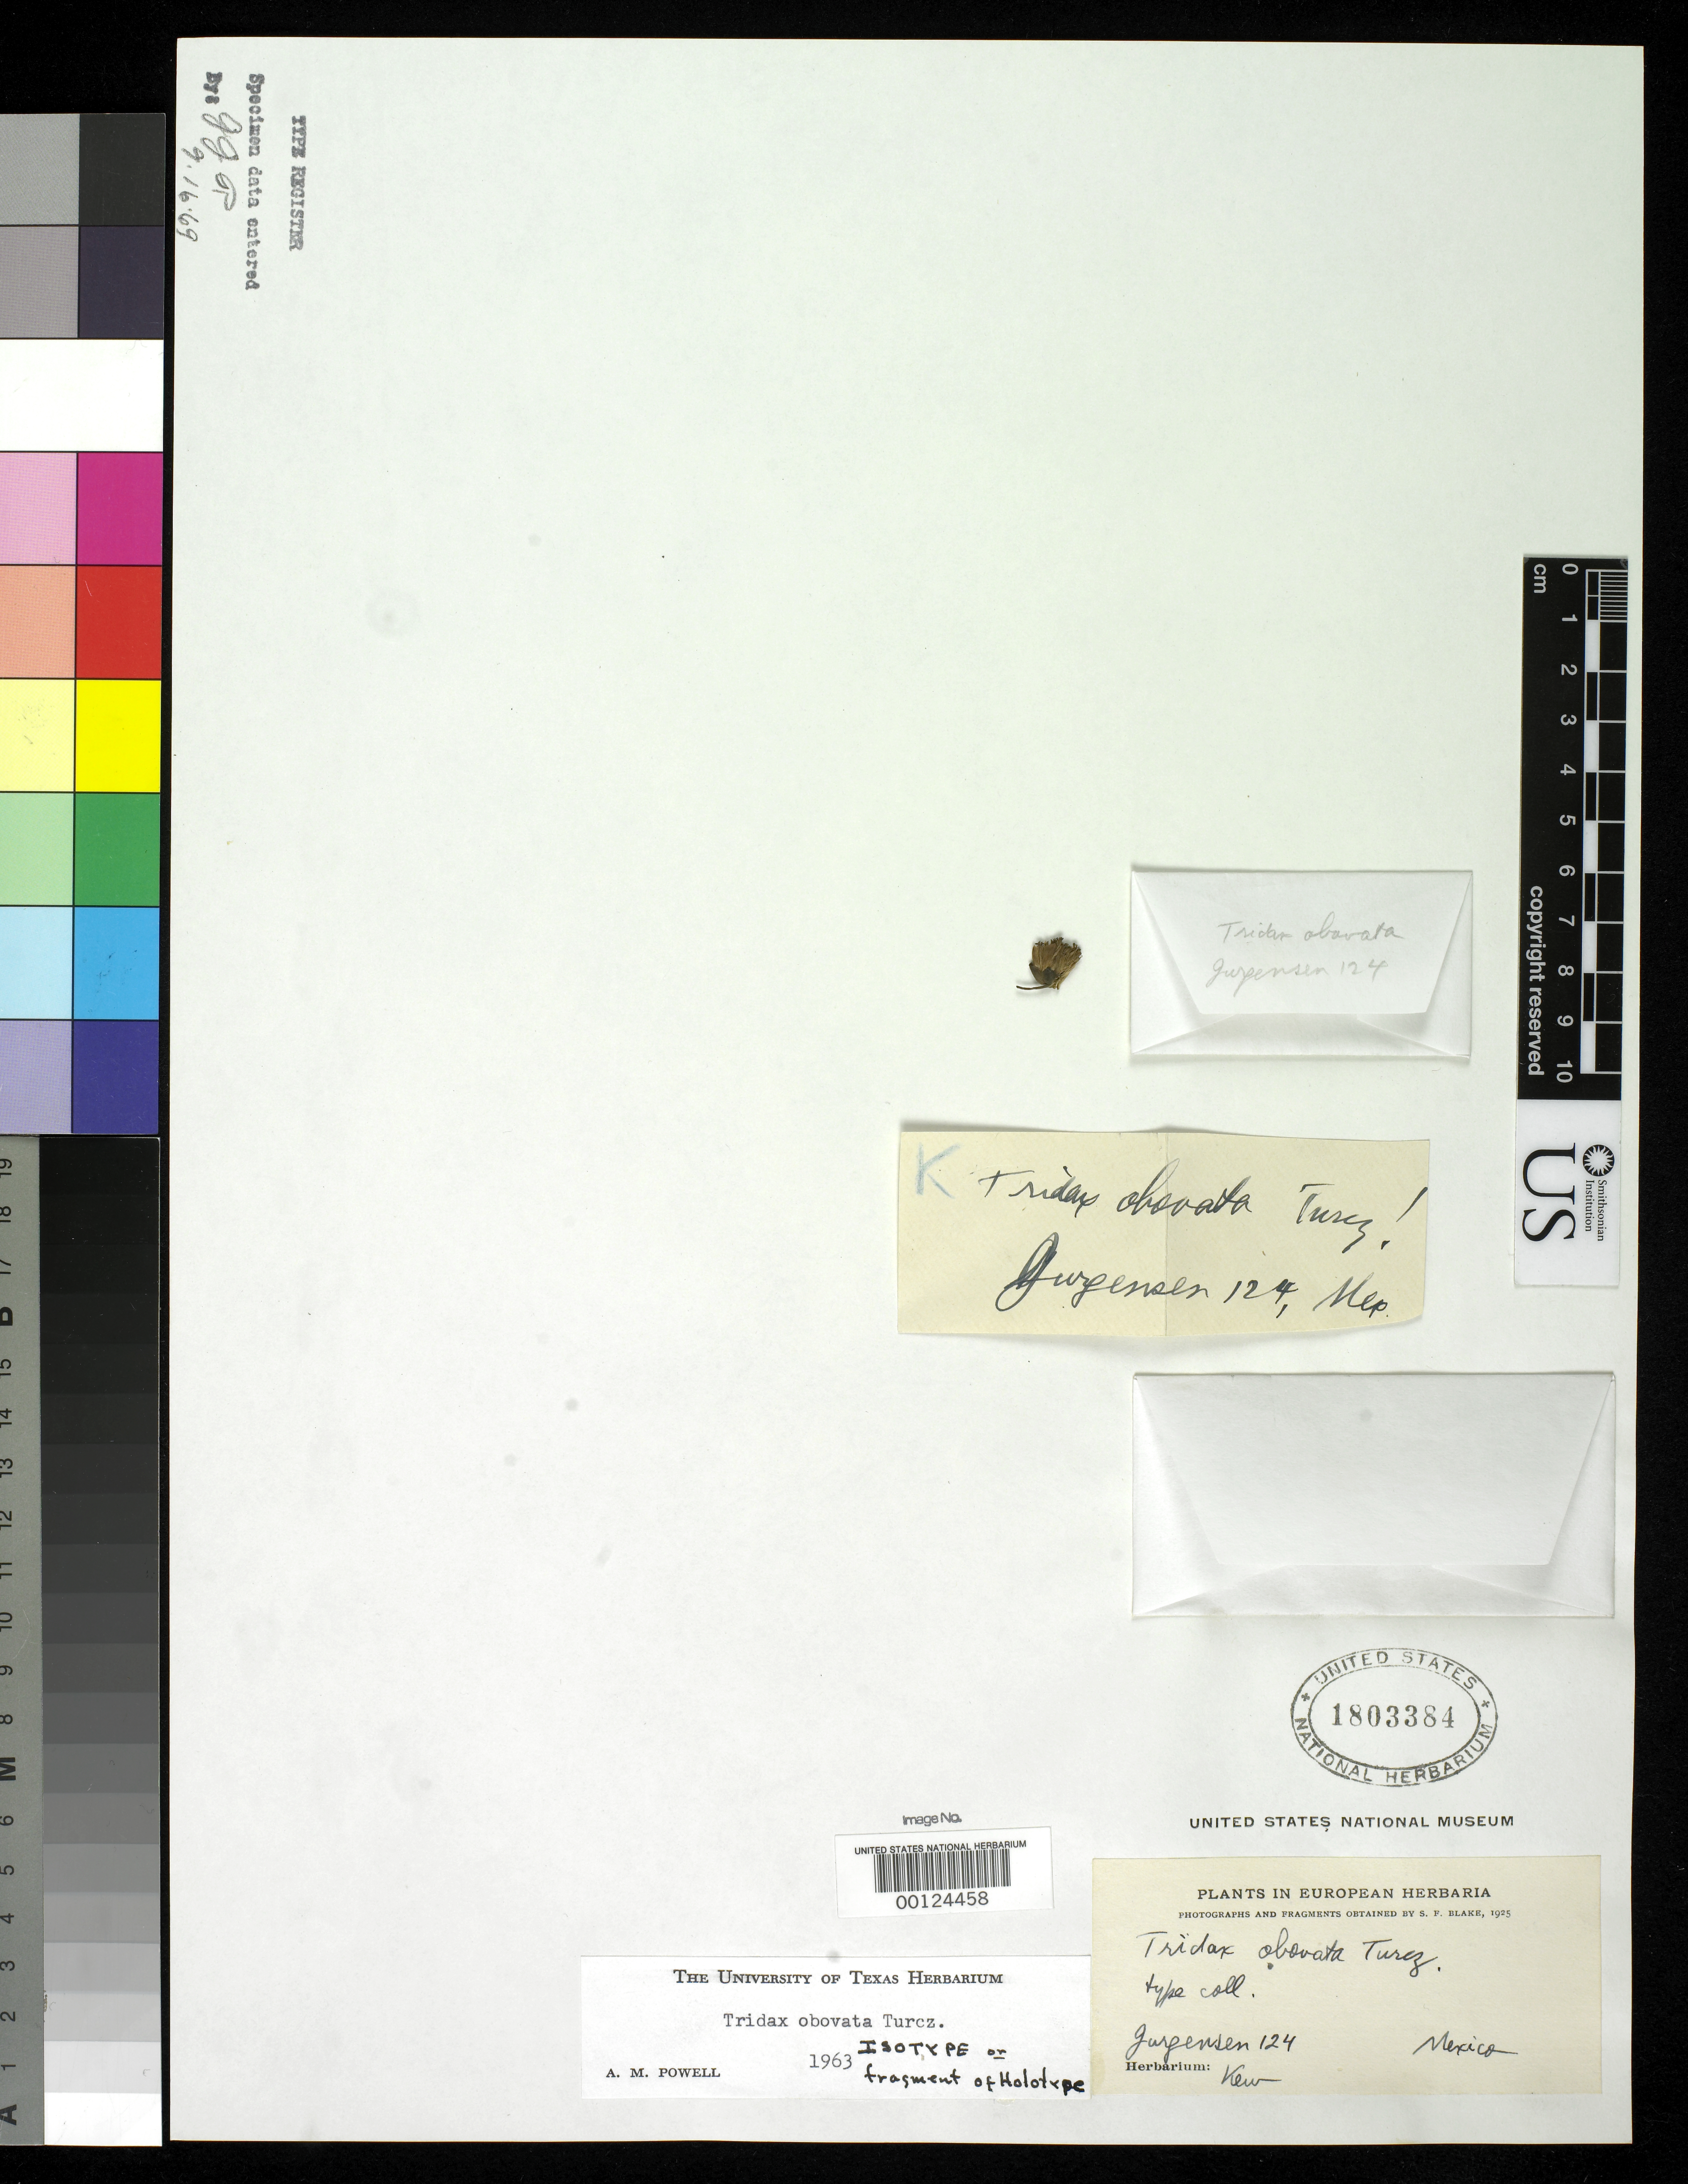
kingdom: Plantae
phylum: Tracheophyta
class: Magnoliopsida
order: Asterales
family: Asteraceae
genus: Tridax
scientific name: Tridax obovata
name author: Turcz.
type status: Type Fragment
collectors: P. Jurgensen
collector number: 124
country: Mexico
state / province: Baja California Norte / Baja California Sur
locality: "Sierra San Pedro, Nolasco, Talea et Caet".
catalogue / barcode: US 1803384